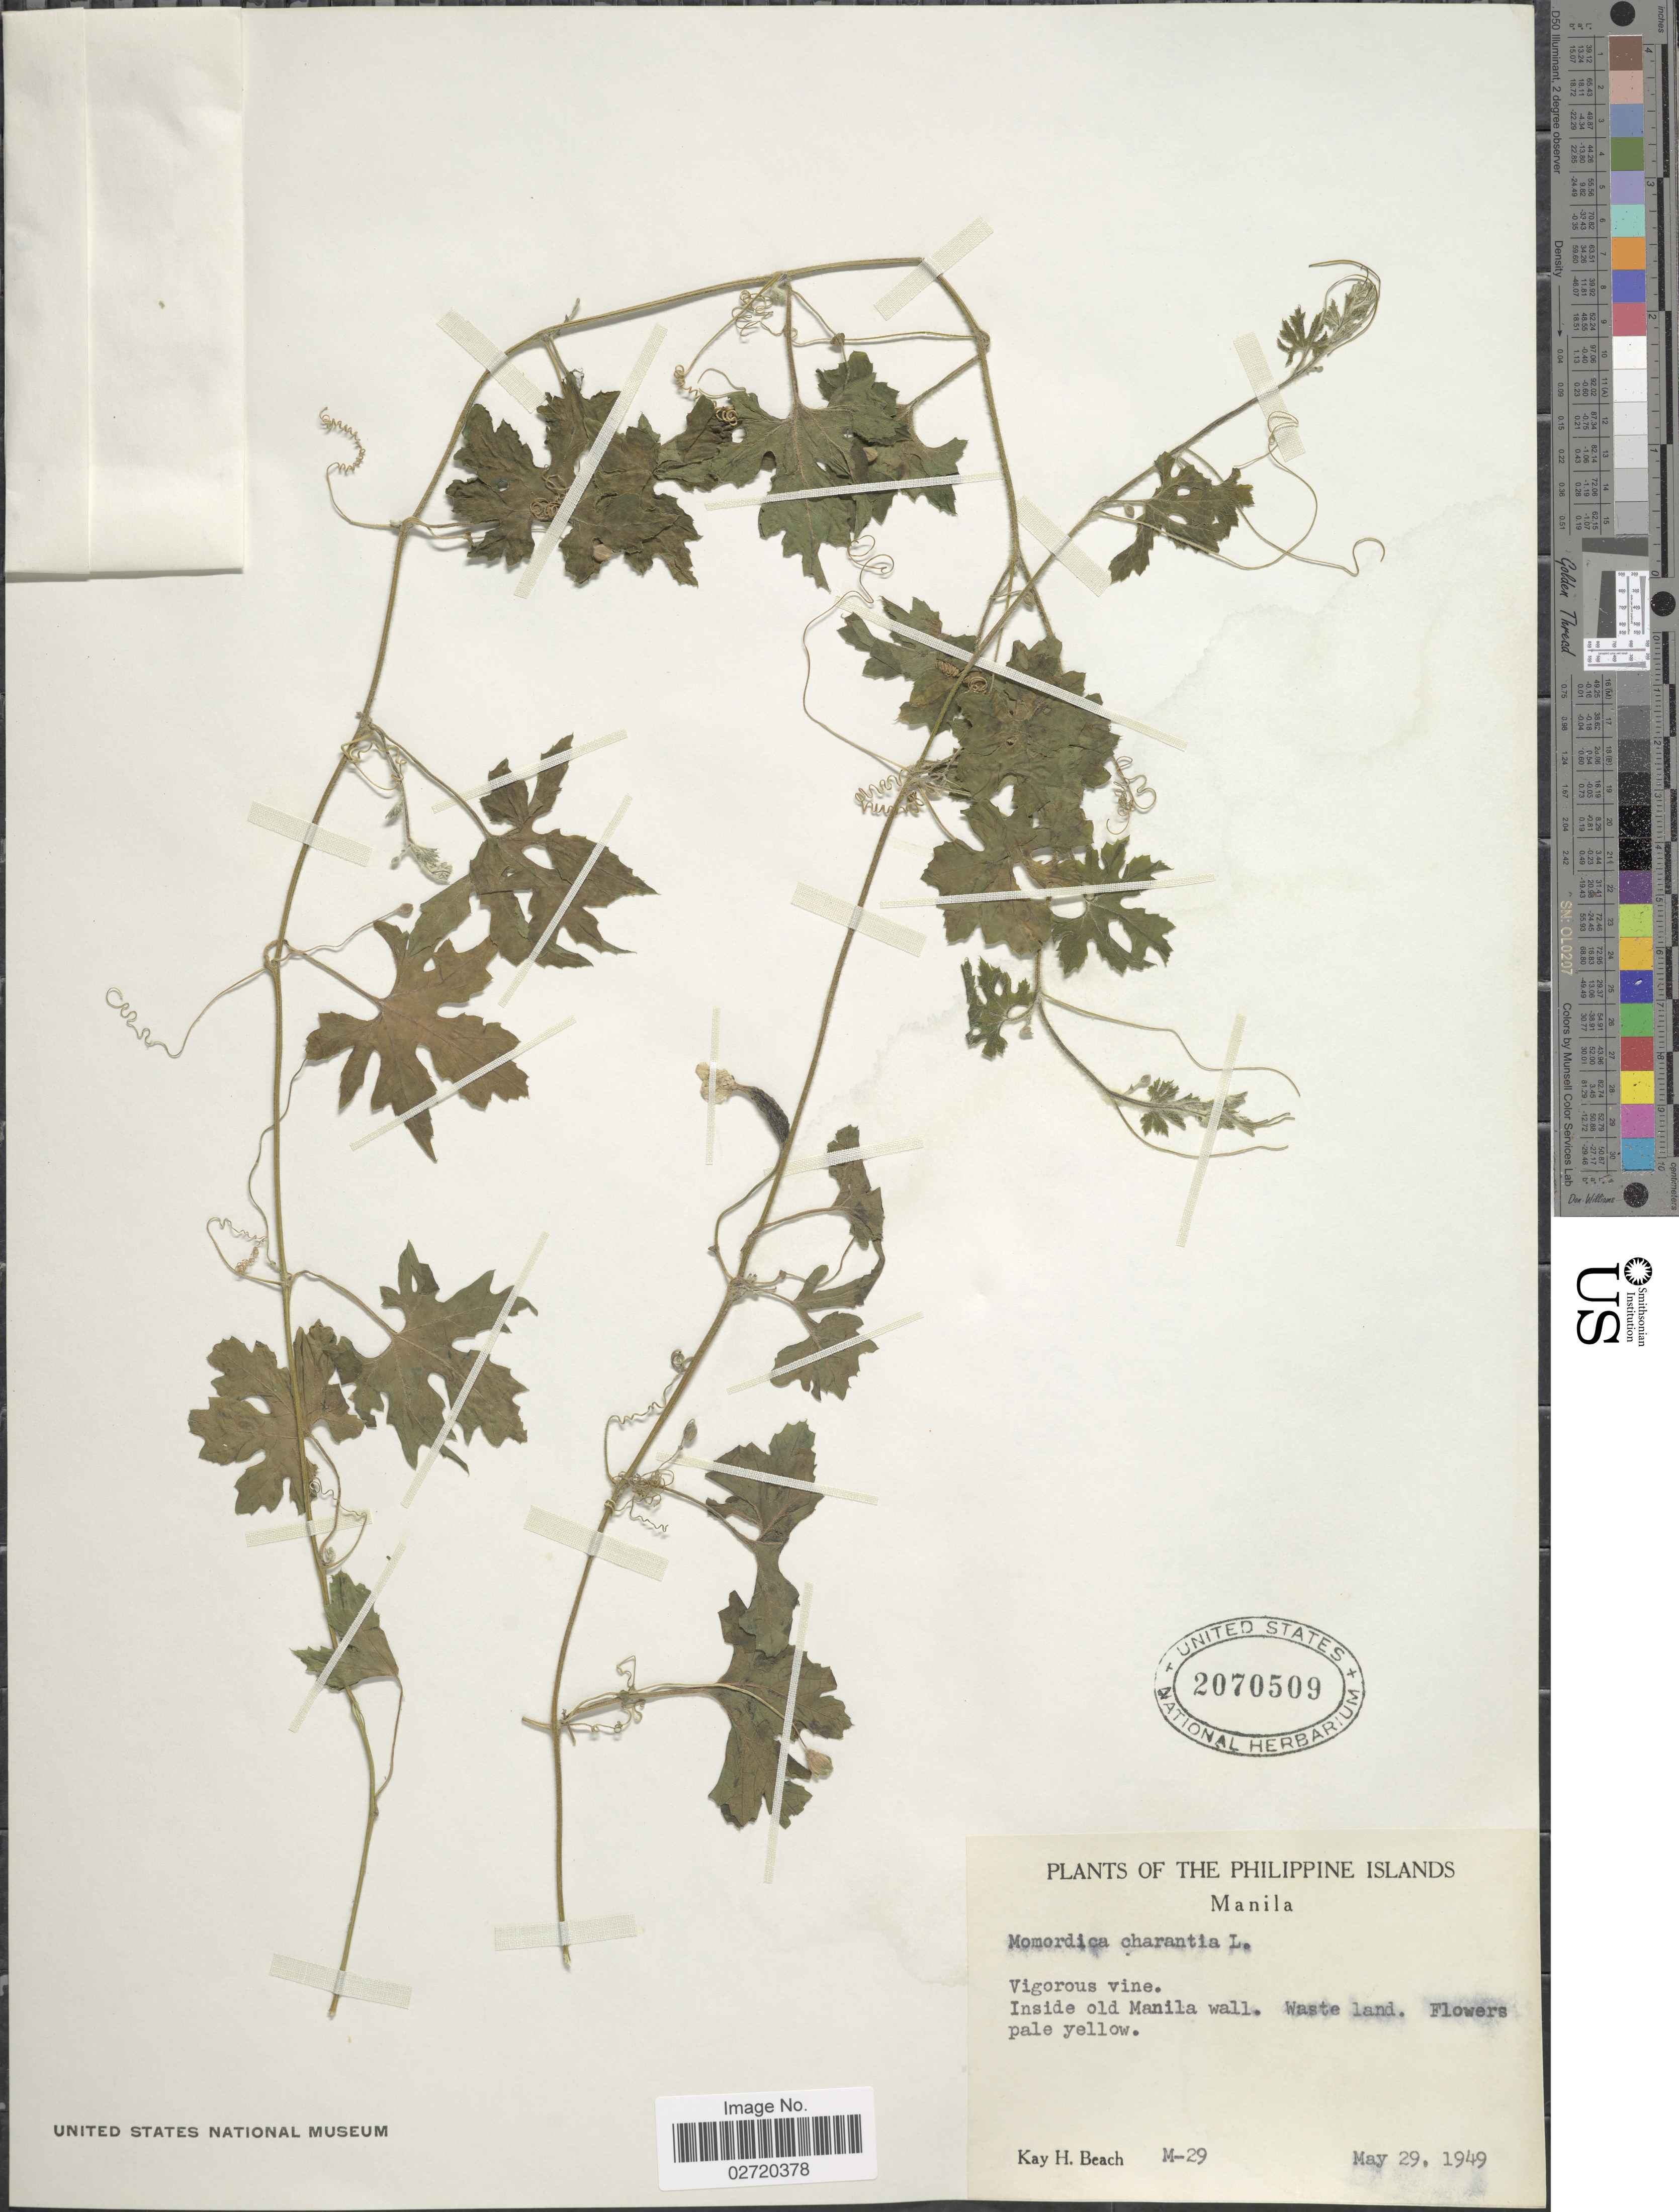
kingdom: Plantae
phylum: Tracheophyta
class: Magnoliopsida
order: Cucurbitales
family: Cucurbitaceae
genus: Momordica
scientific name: Momordica charantia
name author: L.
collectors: K. H. Beach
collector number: M-29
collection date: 1949-05-29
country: Philippines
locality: Manila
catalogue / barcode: US 2070509